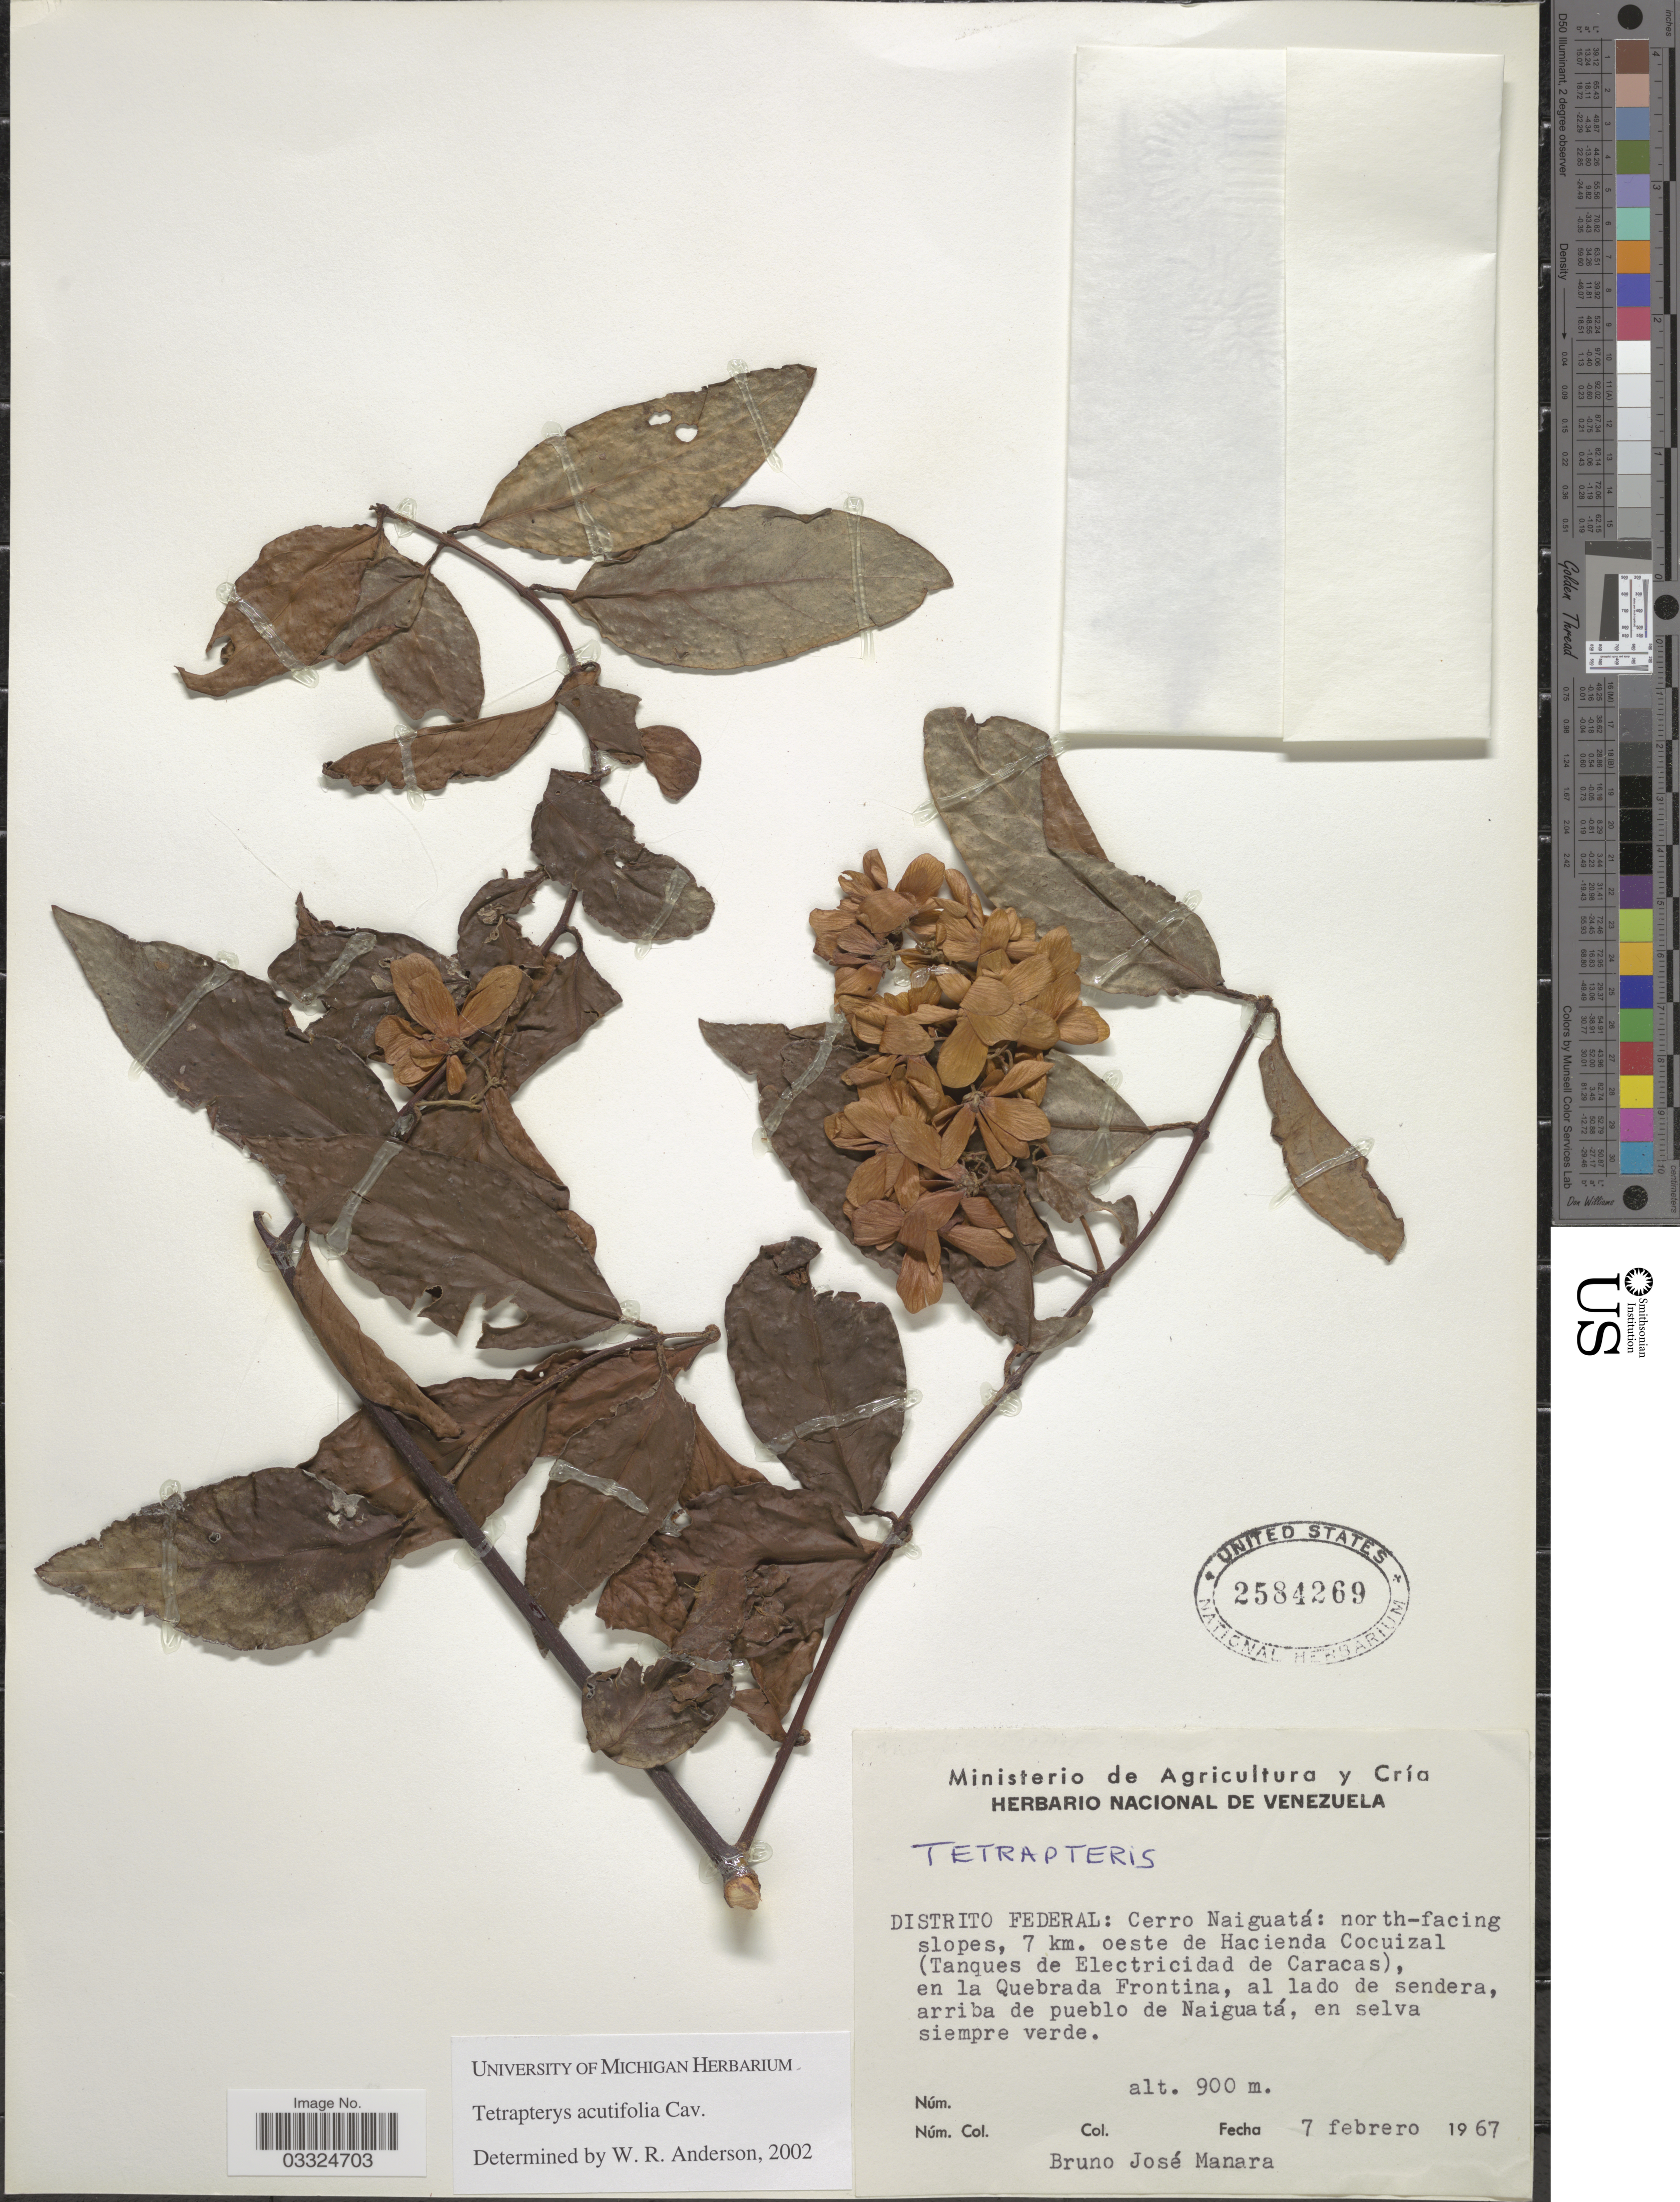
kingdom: Plantae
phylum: Tracheophyta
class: Magnoliopsida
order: Malpighiales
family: Malpighiaceae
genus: Niedenzuella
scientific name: Niedenzuella acutifolia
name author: (Cav.) W.R. Anderson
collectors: B. Manara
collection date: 1967-02-07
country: Venezuela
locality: Distrito Federal: Cerro Naiguatá: north-facing slopes, 7 km. oeste de Hacienda Cocuizal (Tangues de Electricidad de Caracas), en la Quebrada Frontina, al lado de sedera, arriba de pueblo de Naiguatá, en selva siempre verde.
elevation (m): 900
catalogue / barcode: US 2584269